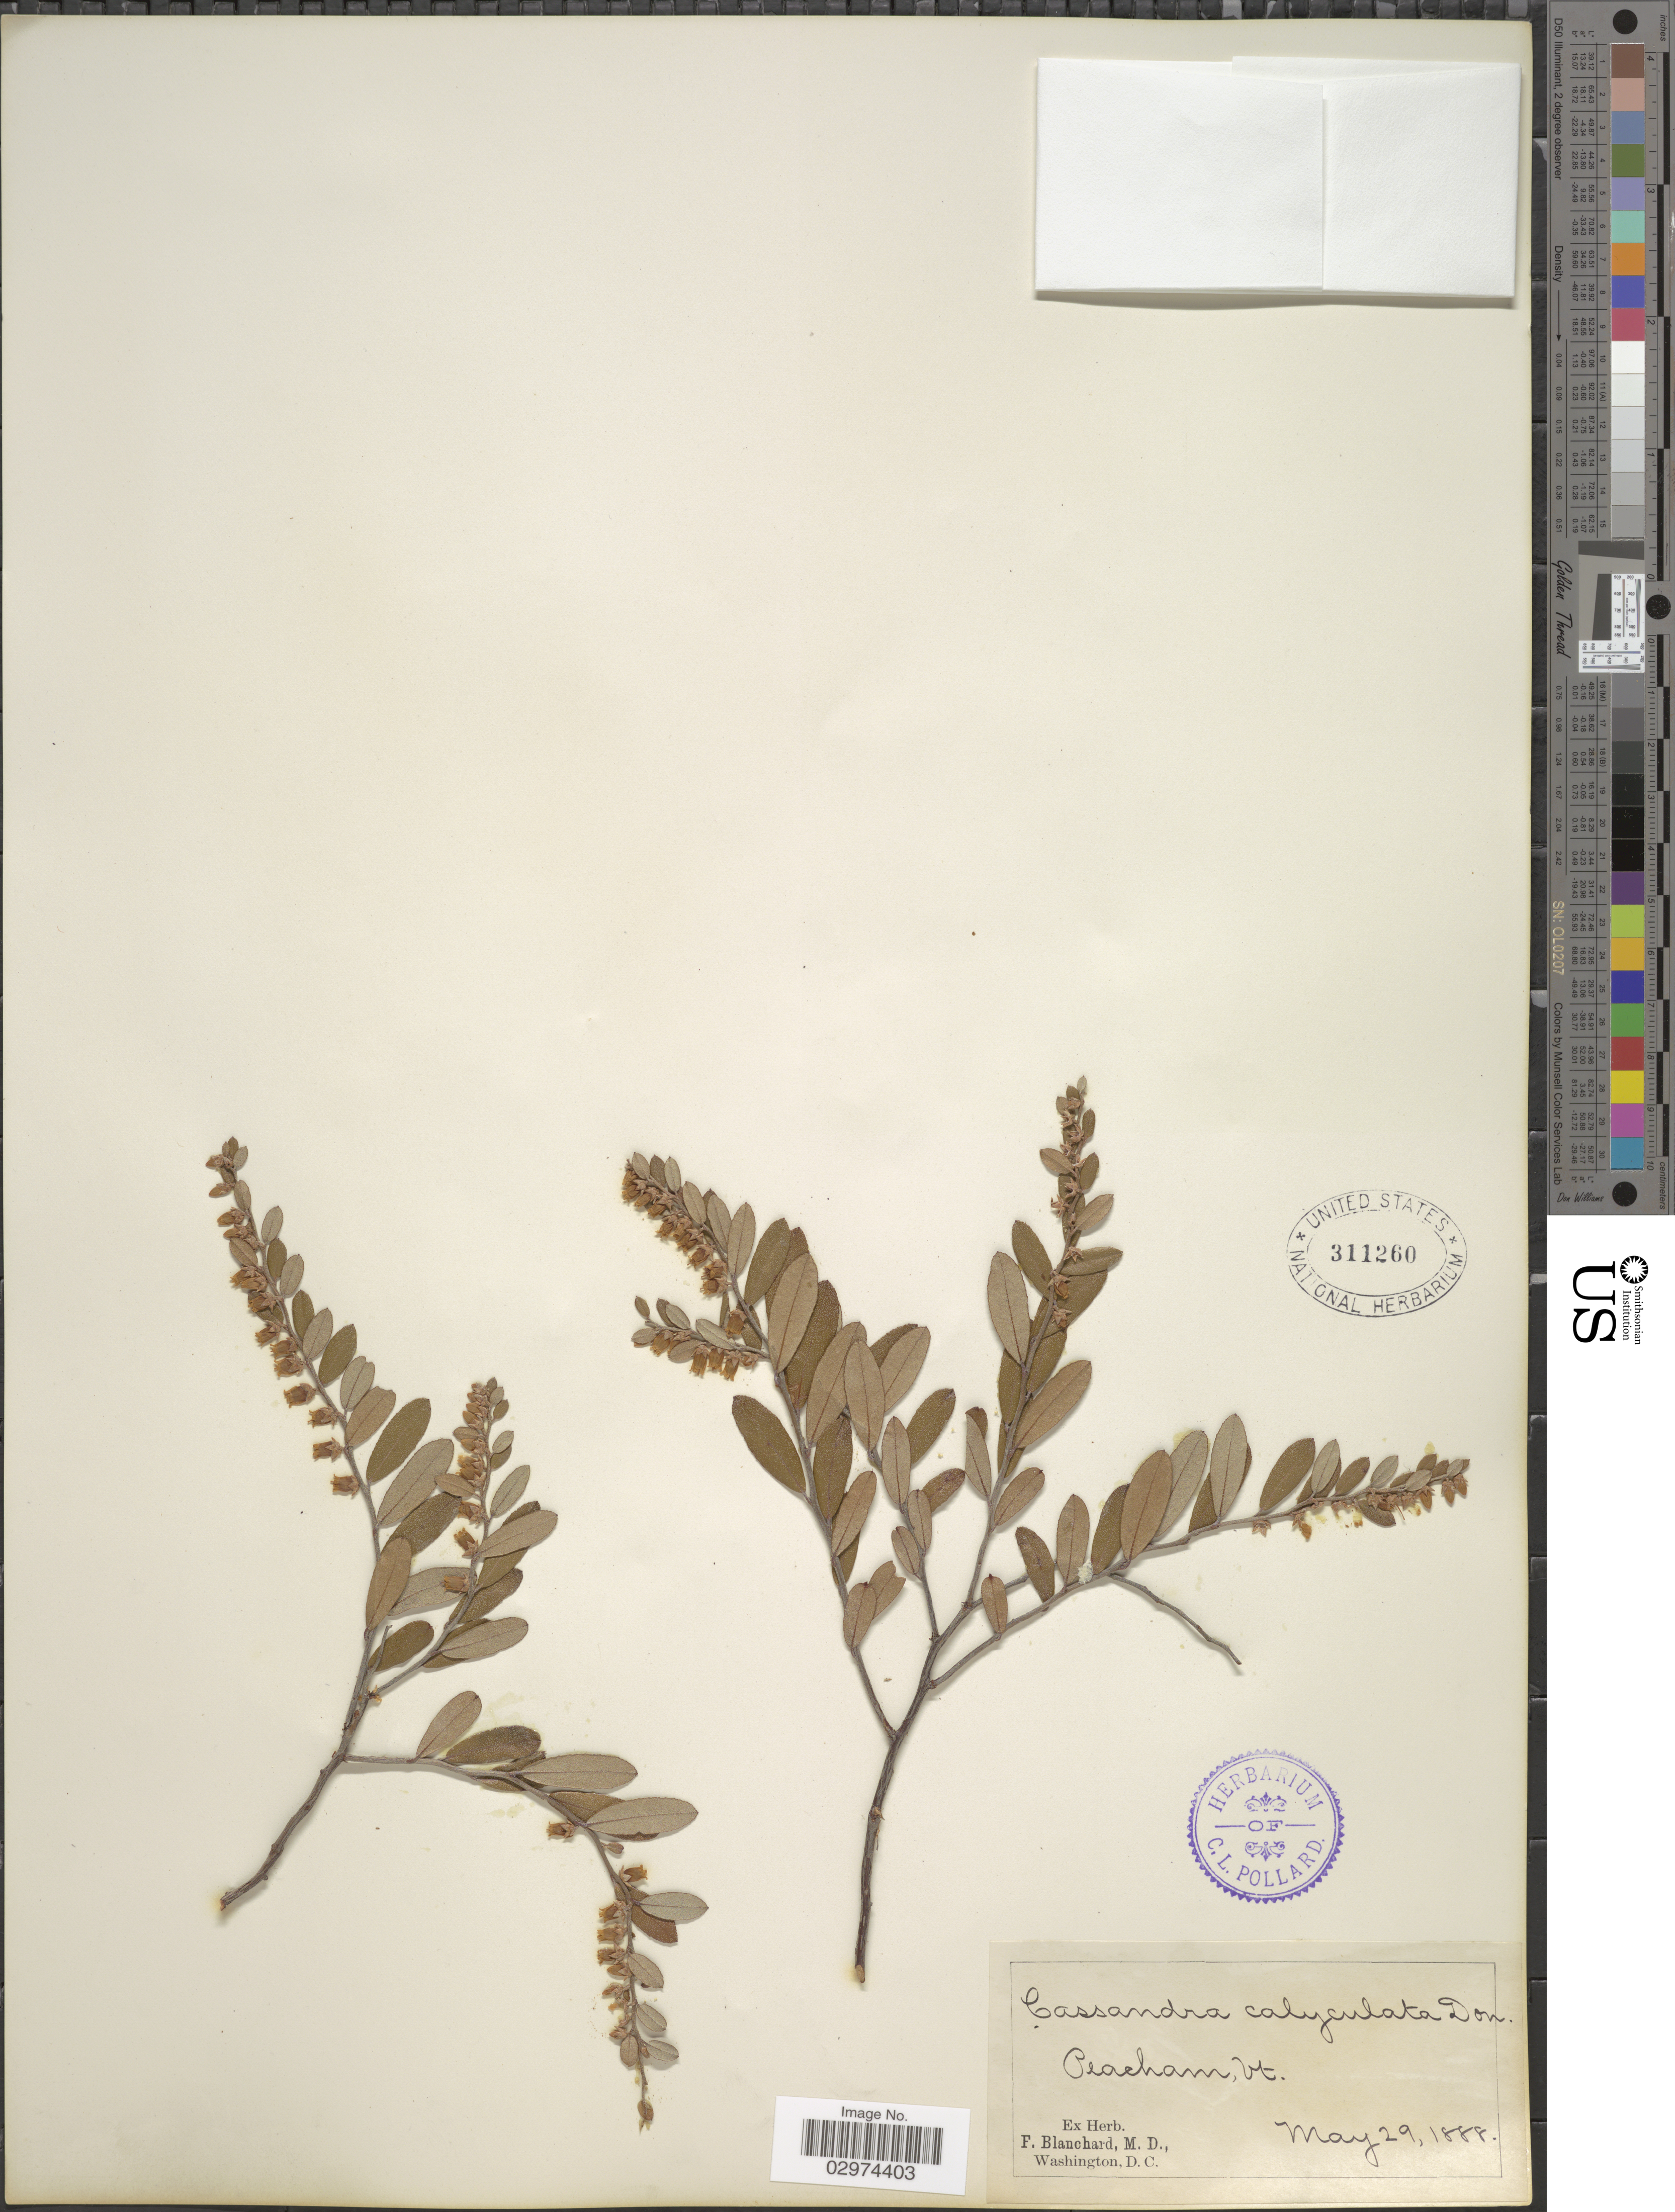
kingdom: Plantae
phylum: Tracheophyta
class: Magnoliopsida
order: Ericales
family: Ericaceae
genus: Chamaedaphne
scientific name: Chamaedaphne calyculata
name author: (L.) Moench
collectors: ex herb. F. Blanchard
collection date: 1888-05-29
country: United States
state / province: Vermont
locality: Peacham, Vt.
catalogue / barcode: US 311260